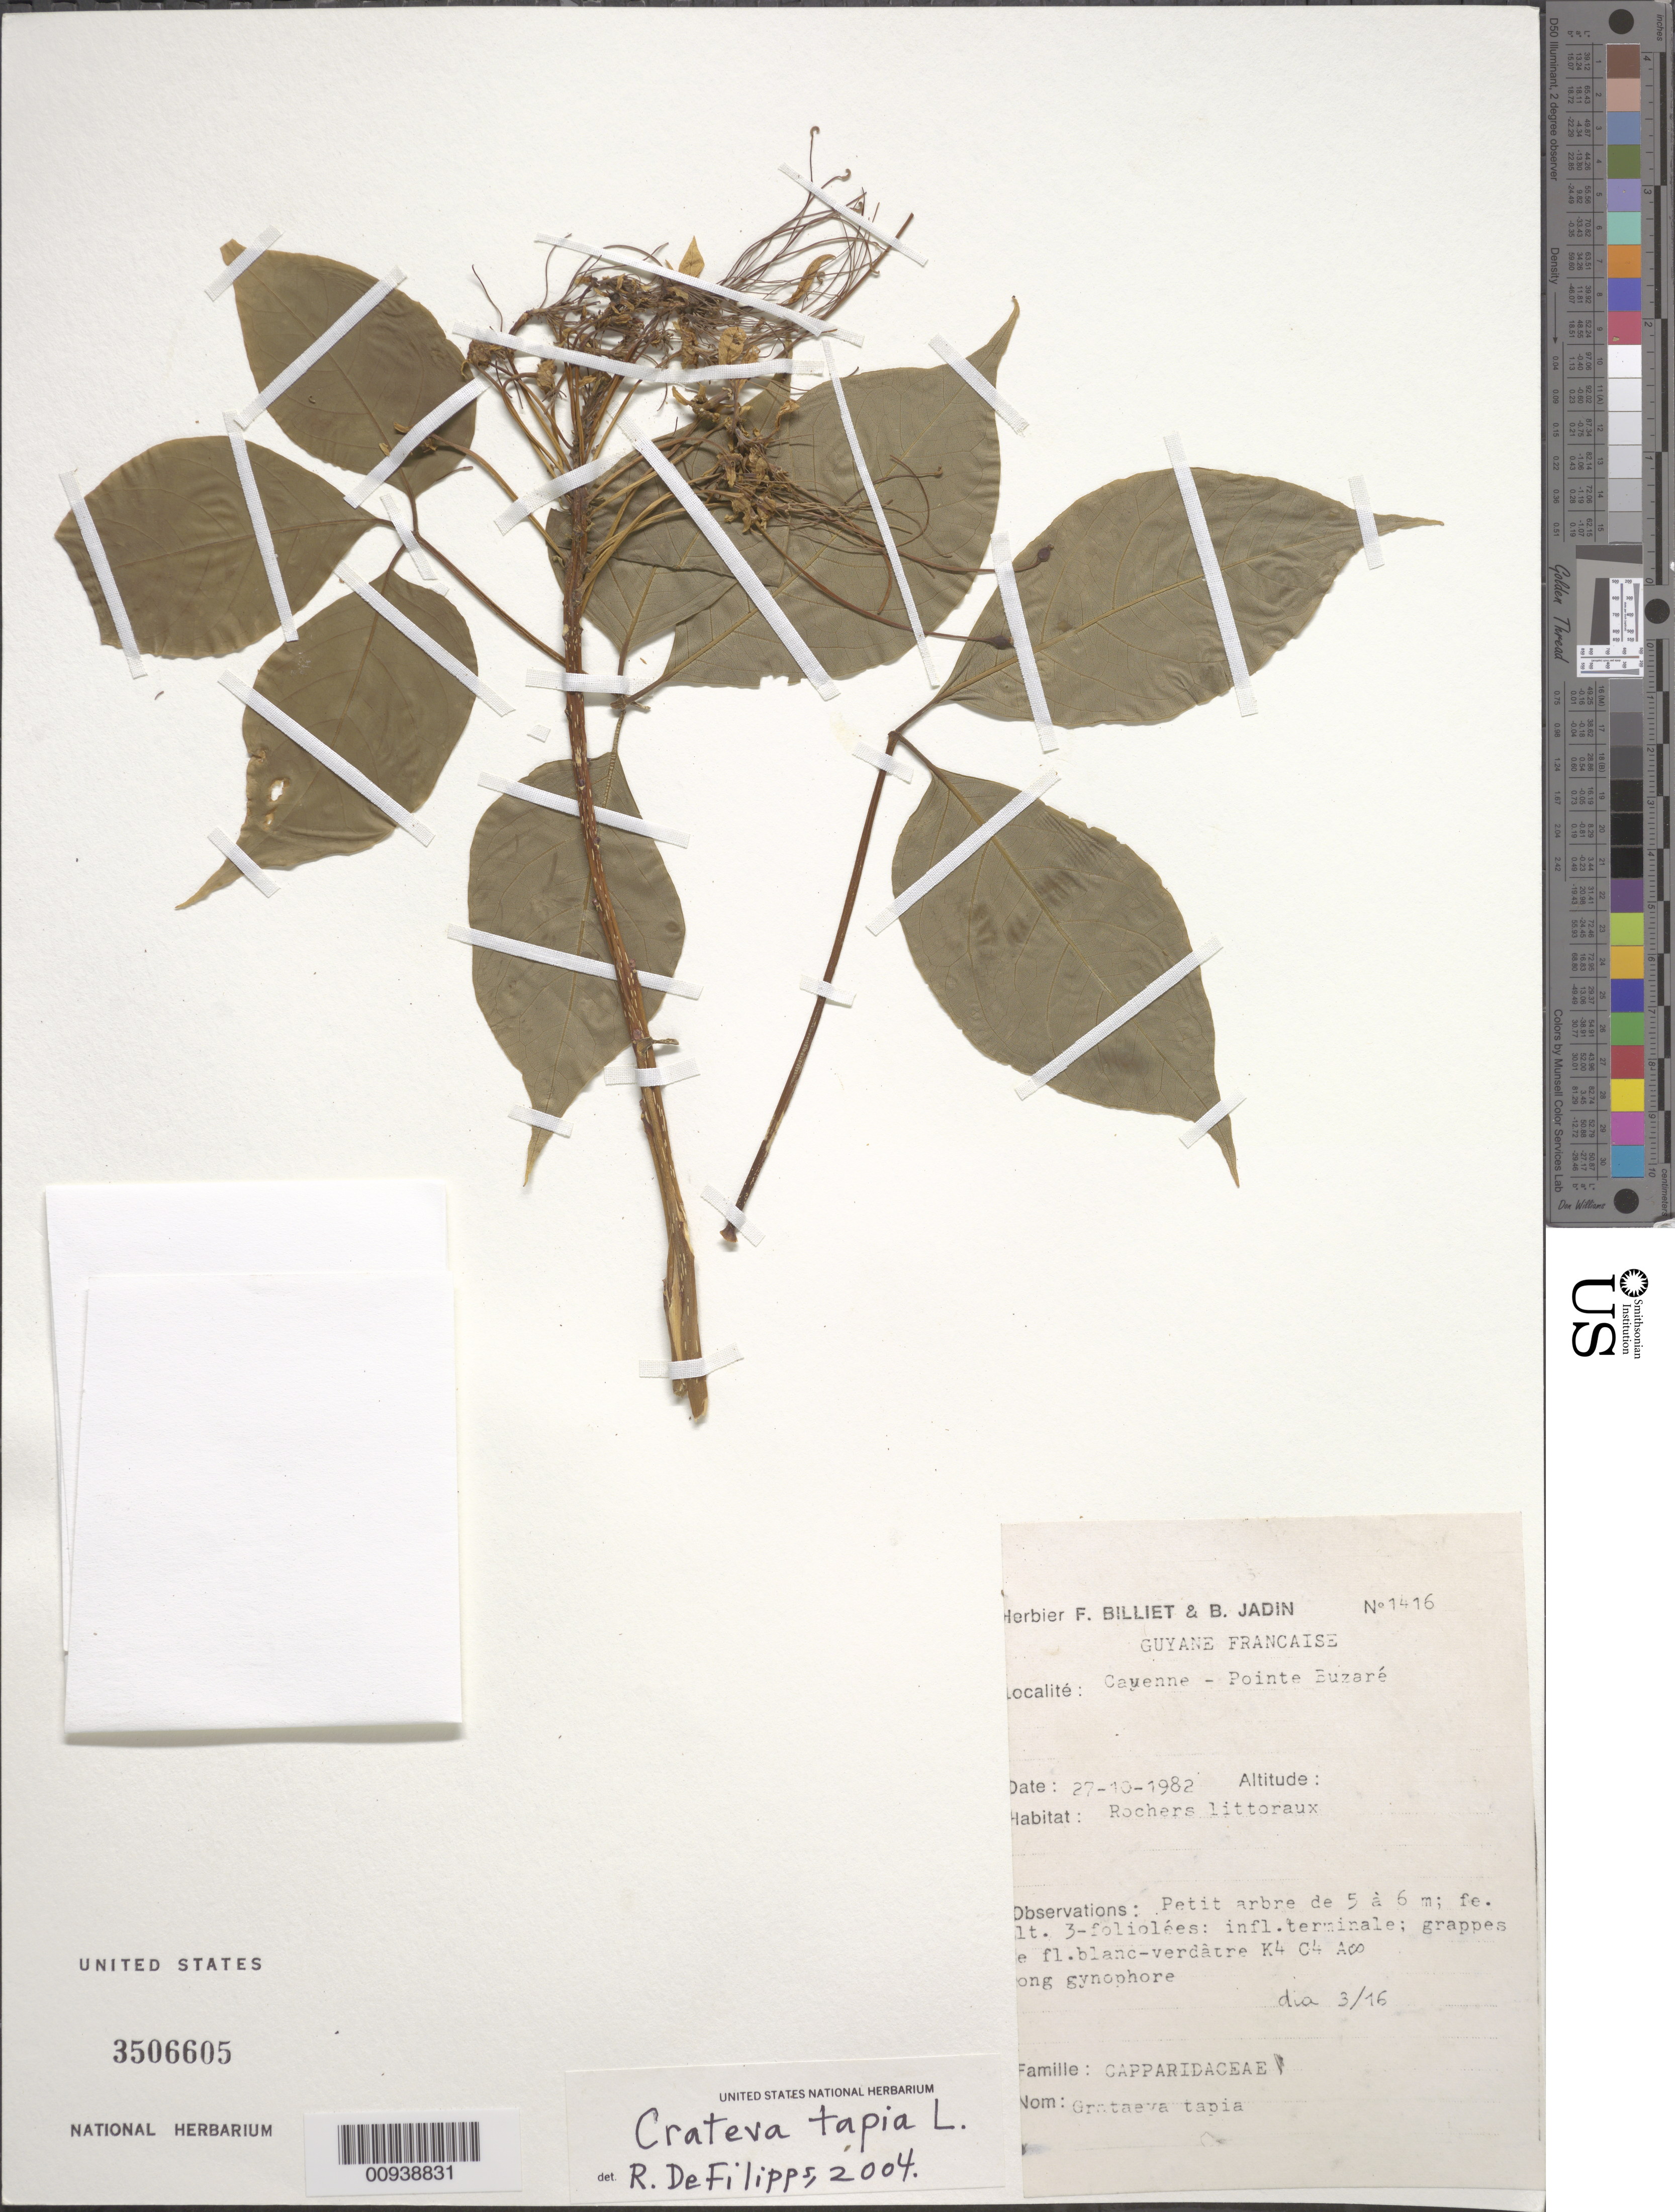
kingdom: Plantae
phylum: Tracheophyta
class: Magnoliopsida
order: Brassicales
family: Capparaceae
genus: Crateva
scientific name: Crateva tapia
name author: L.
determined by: DeFilipps, R. A.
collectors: F. Billiet & B. Jadin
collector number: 1416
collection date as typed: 27-Oct-82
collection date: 1982-10-27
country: French Guiana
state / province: Cayenne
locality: Cayenne, Pointe Buzaré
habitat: Rochers littoraux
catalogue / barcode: US 3506605